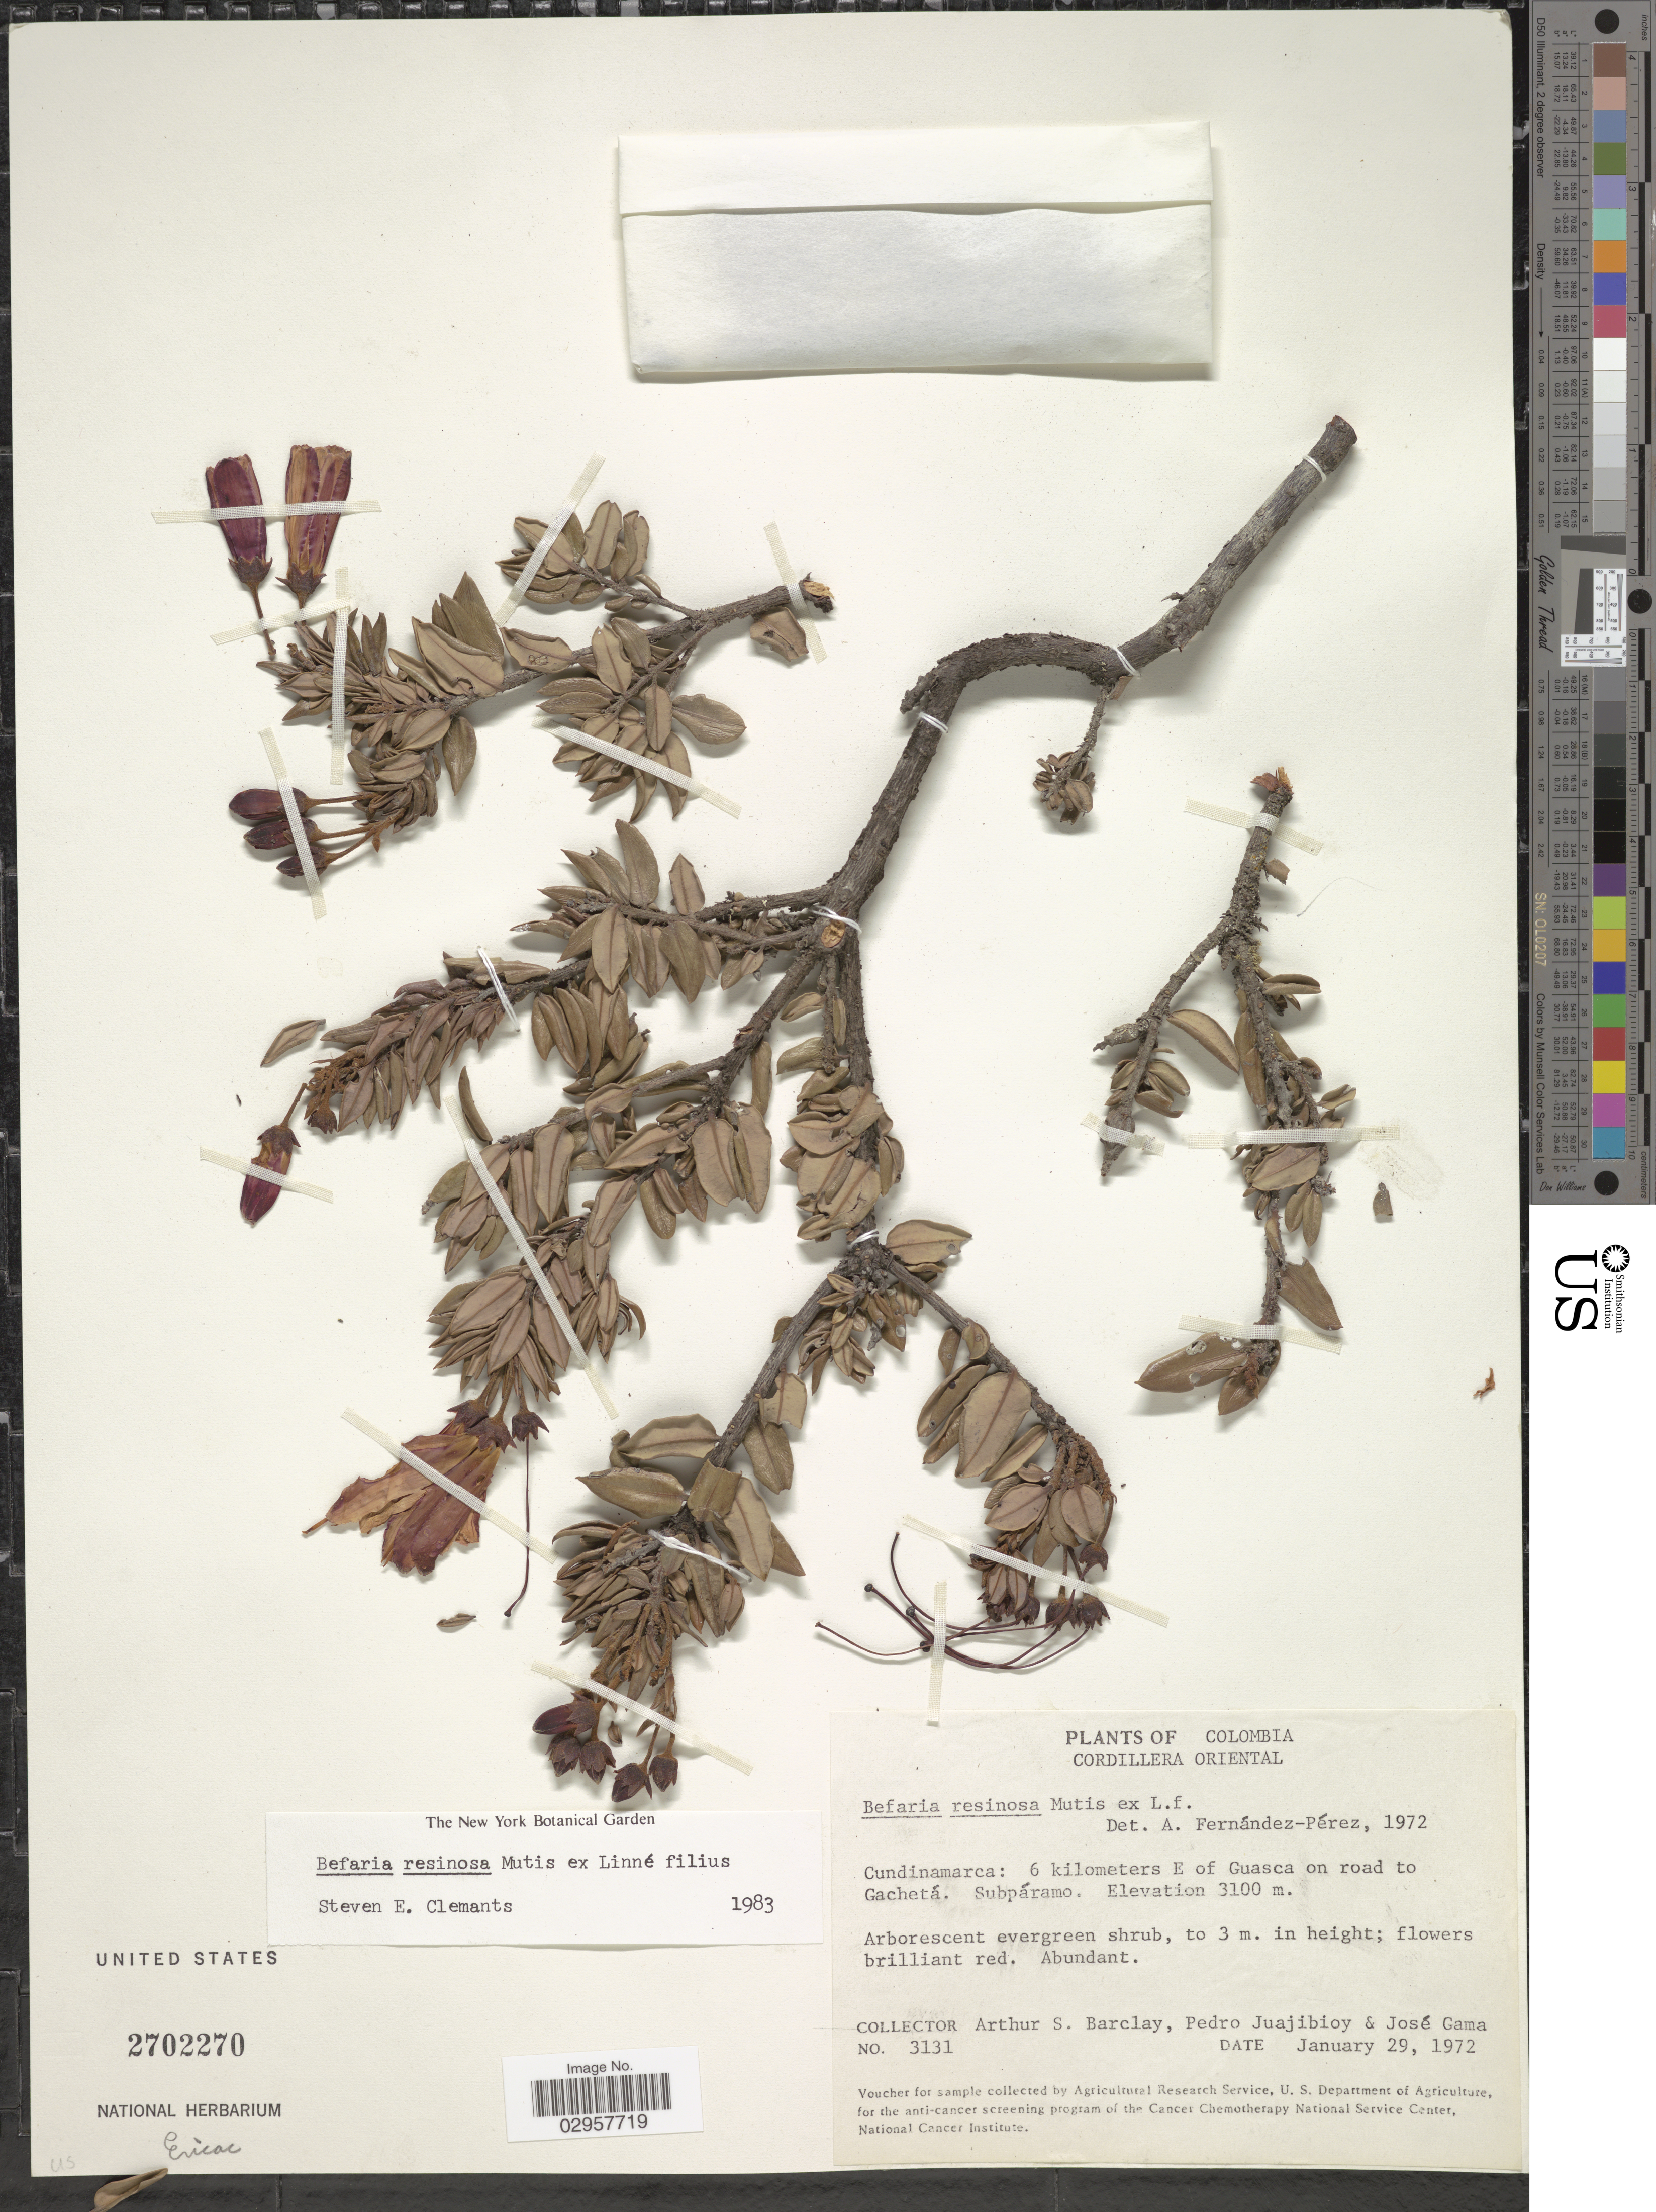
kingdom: Plantae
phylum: Tracheophyta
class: Magnoliopsida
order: Ericales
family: Ericaceae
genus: Befaria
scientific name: Befaria resinosa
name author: Mutis ex L. f.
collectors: A. S. Barclay, P. Juajibioy & J. Gama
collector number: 3131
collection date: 1972-01-29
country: Colombia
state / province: Cundinamarca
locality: Cordillera Oriental. 6 kilometers E of Guasca on road to Gachetá.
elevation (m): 3100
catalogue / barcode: US 2702270